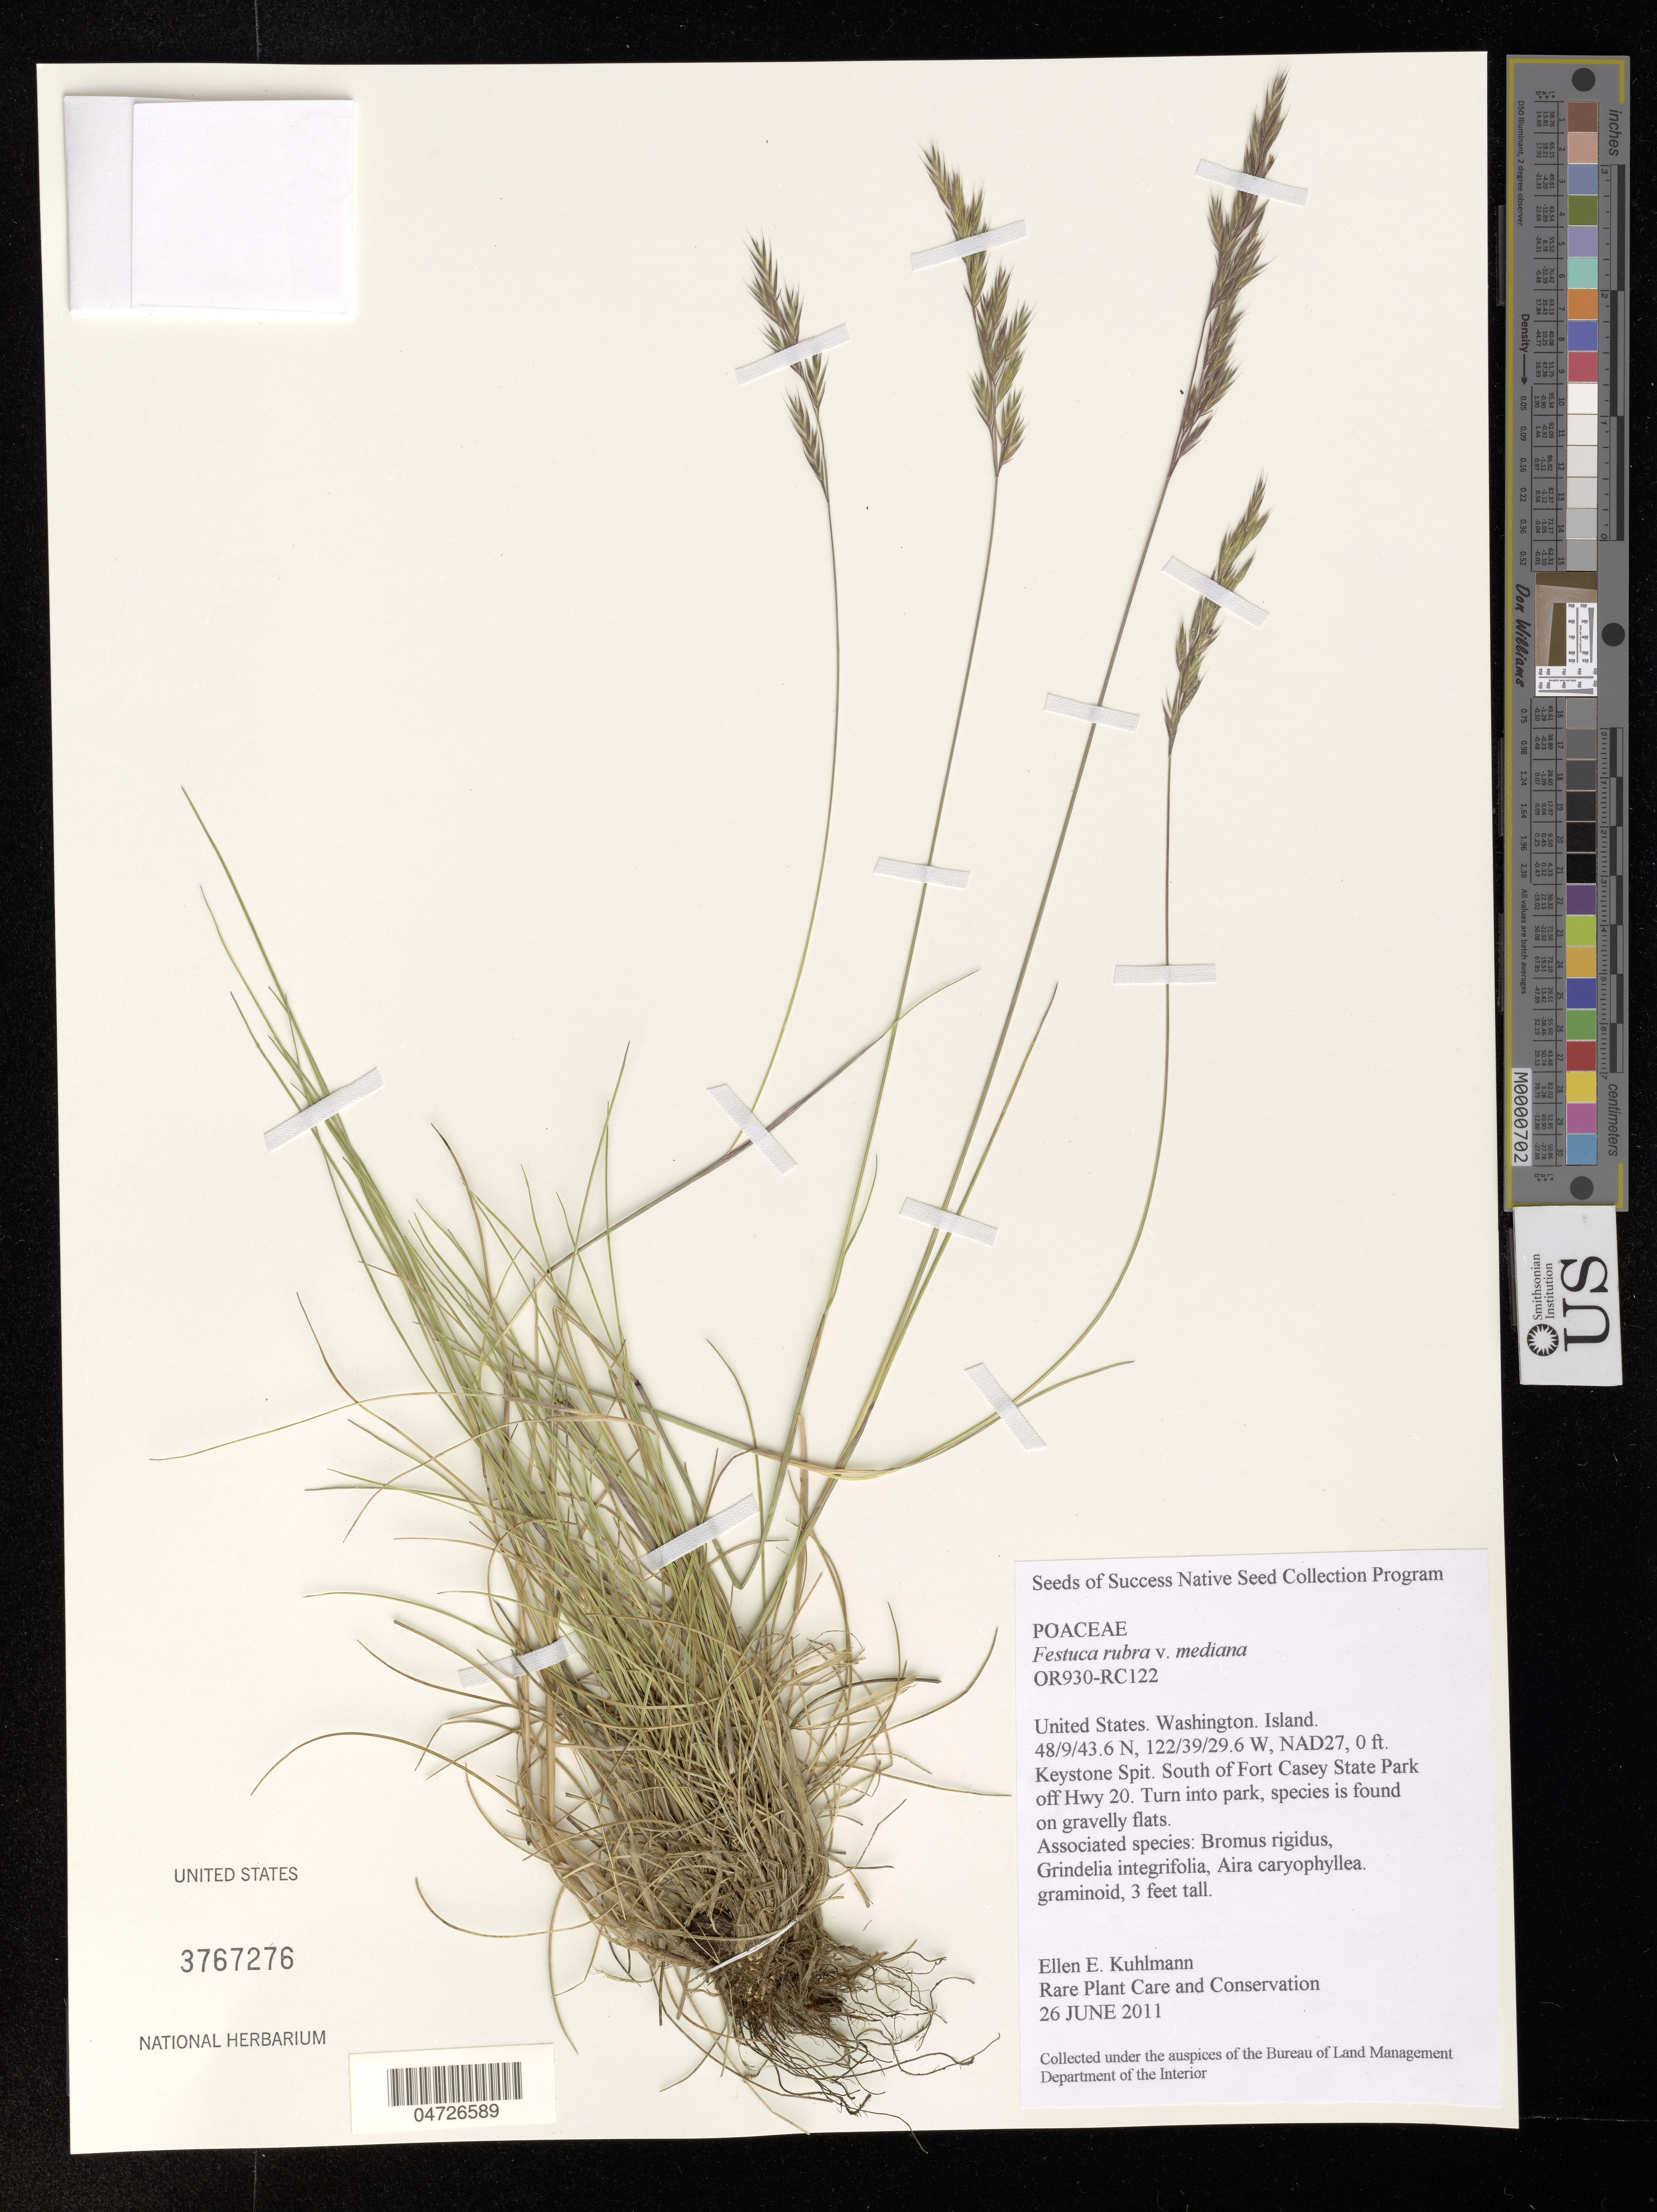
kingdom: Plantae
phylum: Tracheophyta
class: Liliopsida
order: Poales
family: Poaceae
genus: Festuca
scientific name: Festuca rubra var. mediana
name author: Pavlick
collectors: E. Kuhlmann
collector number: OR930-RC122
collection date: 2011-06-26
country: United States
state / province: Washington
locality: Island. Keystone Spit. South of Fort Casey State Park off Hwy 20. Turn into park, species is found on gravelly flats.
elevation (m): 0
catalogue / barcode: US 3767276